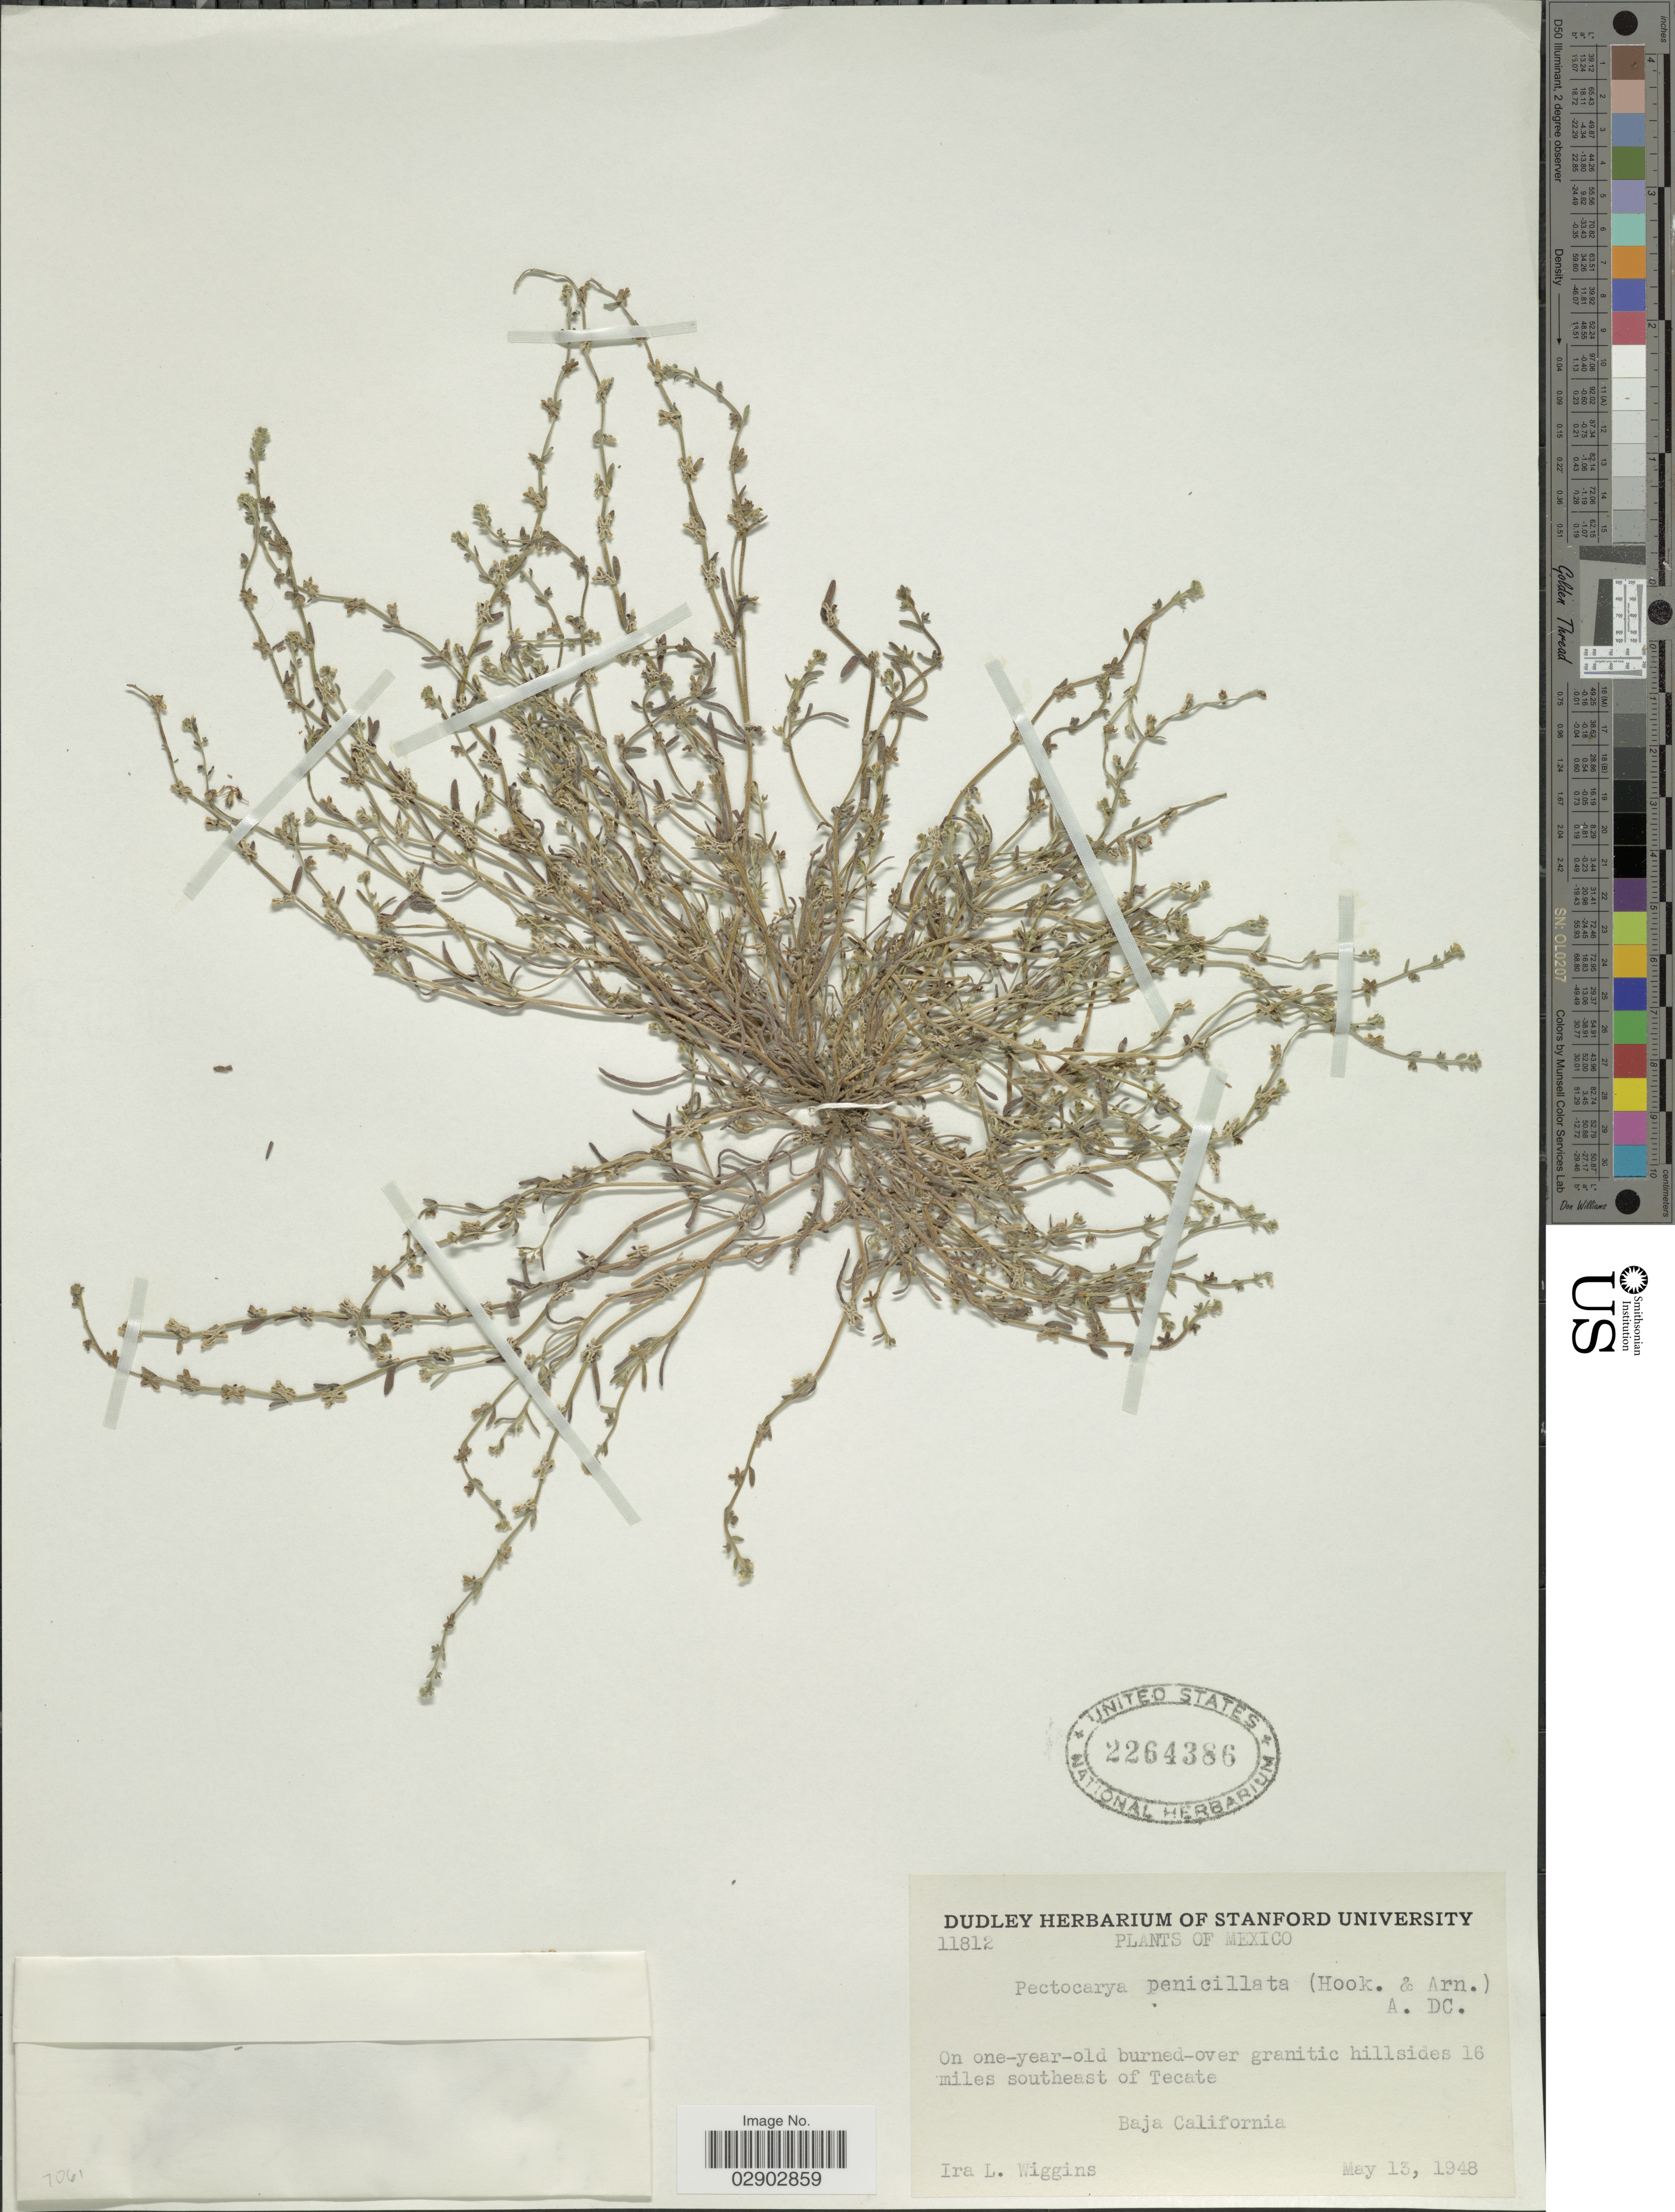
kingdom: Plantae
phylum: Tracheophyta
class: Magnoliopsida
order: Boraginales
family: Boraginaceae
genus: Pectocarya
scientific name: Pectocarya penicillata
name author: Hook. & Arn.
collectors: I. L. Wiggins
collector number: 11812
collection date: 1948-05-13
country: Mexico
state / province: Baja California Norte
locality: On one-year-old burned-over granitic hillsides 16 miles southeast of Tecate.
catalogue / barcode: US 2264386